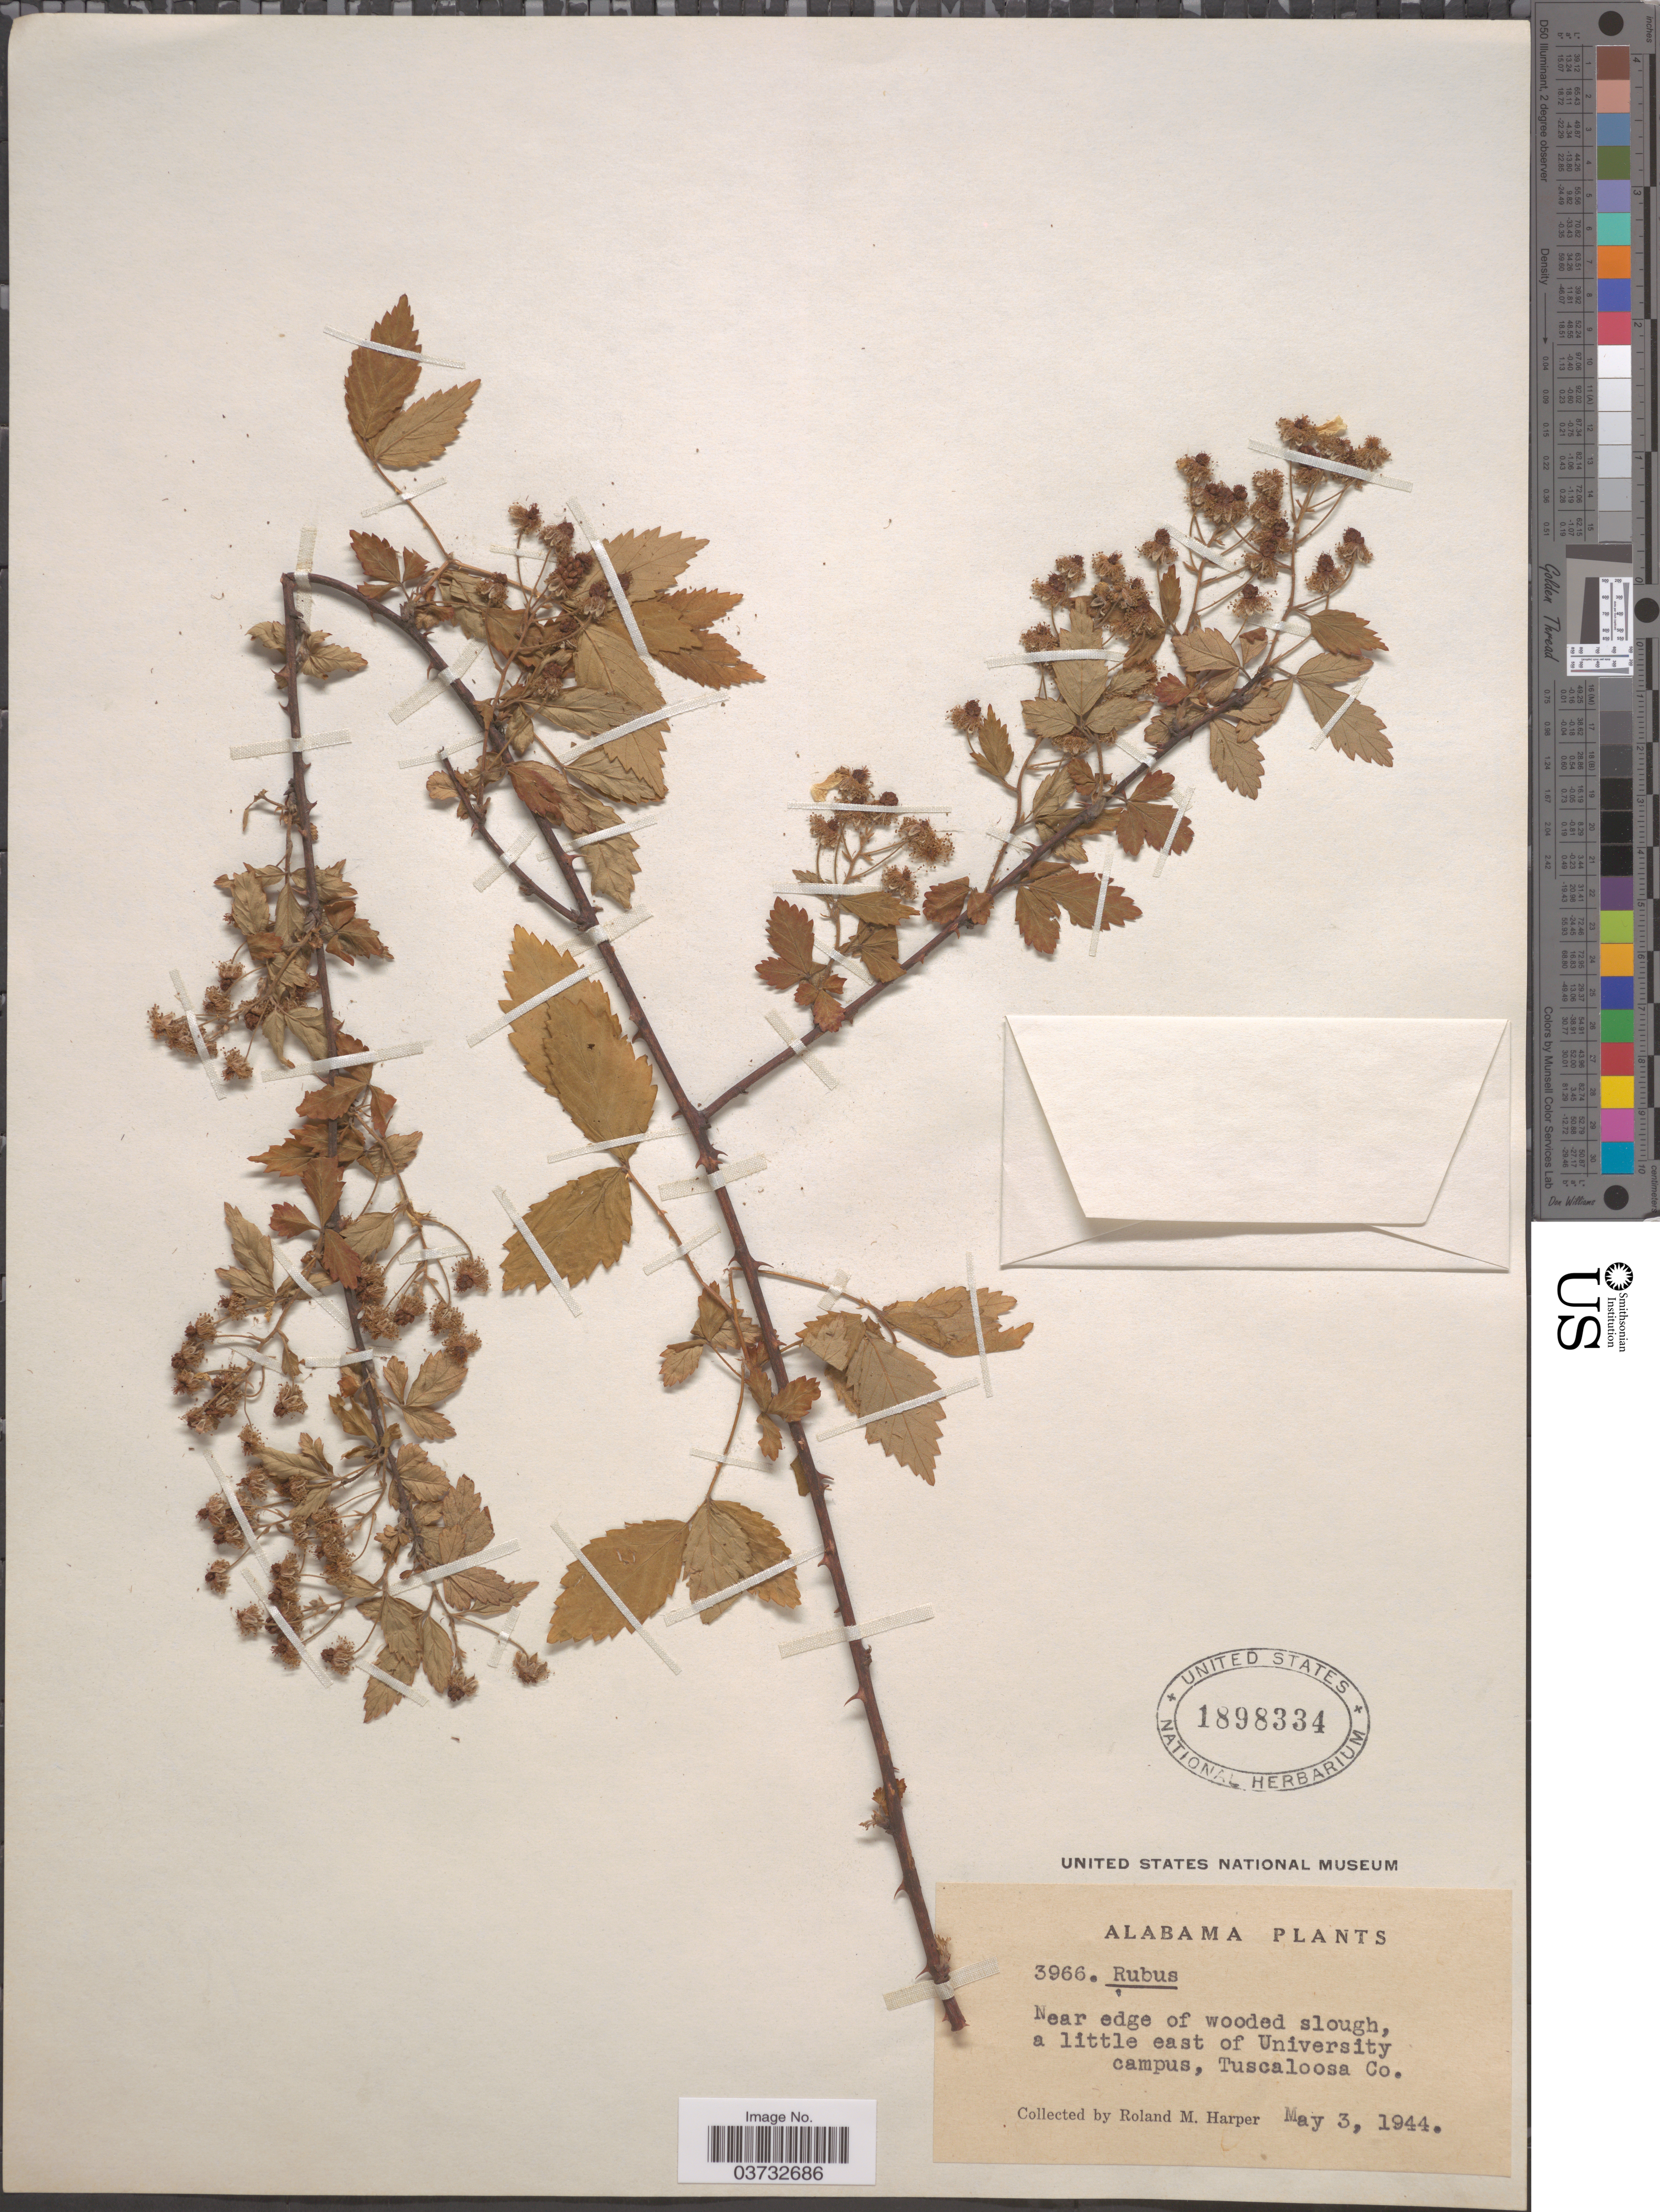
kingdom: Plantae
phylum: Tracheophyta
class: Magnoliopsida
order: Rosales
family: Rosaceae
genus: Rubus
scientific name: Rubus sp.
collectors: R. M. Harper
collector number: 3966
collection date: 1944-05-03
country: United States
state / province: Alabama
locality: Near edge of wooded slough, a little east of University campus, Tuscaloosa Co.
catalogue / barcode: US 1898334